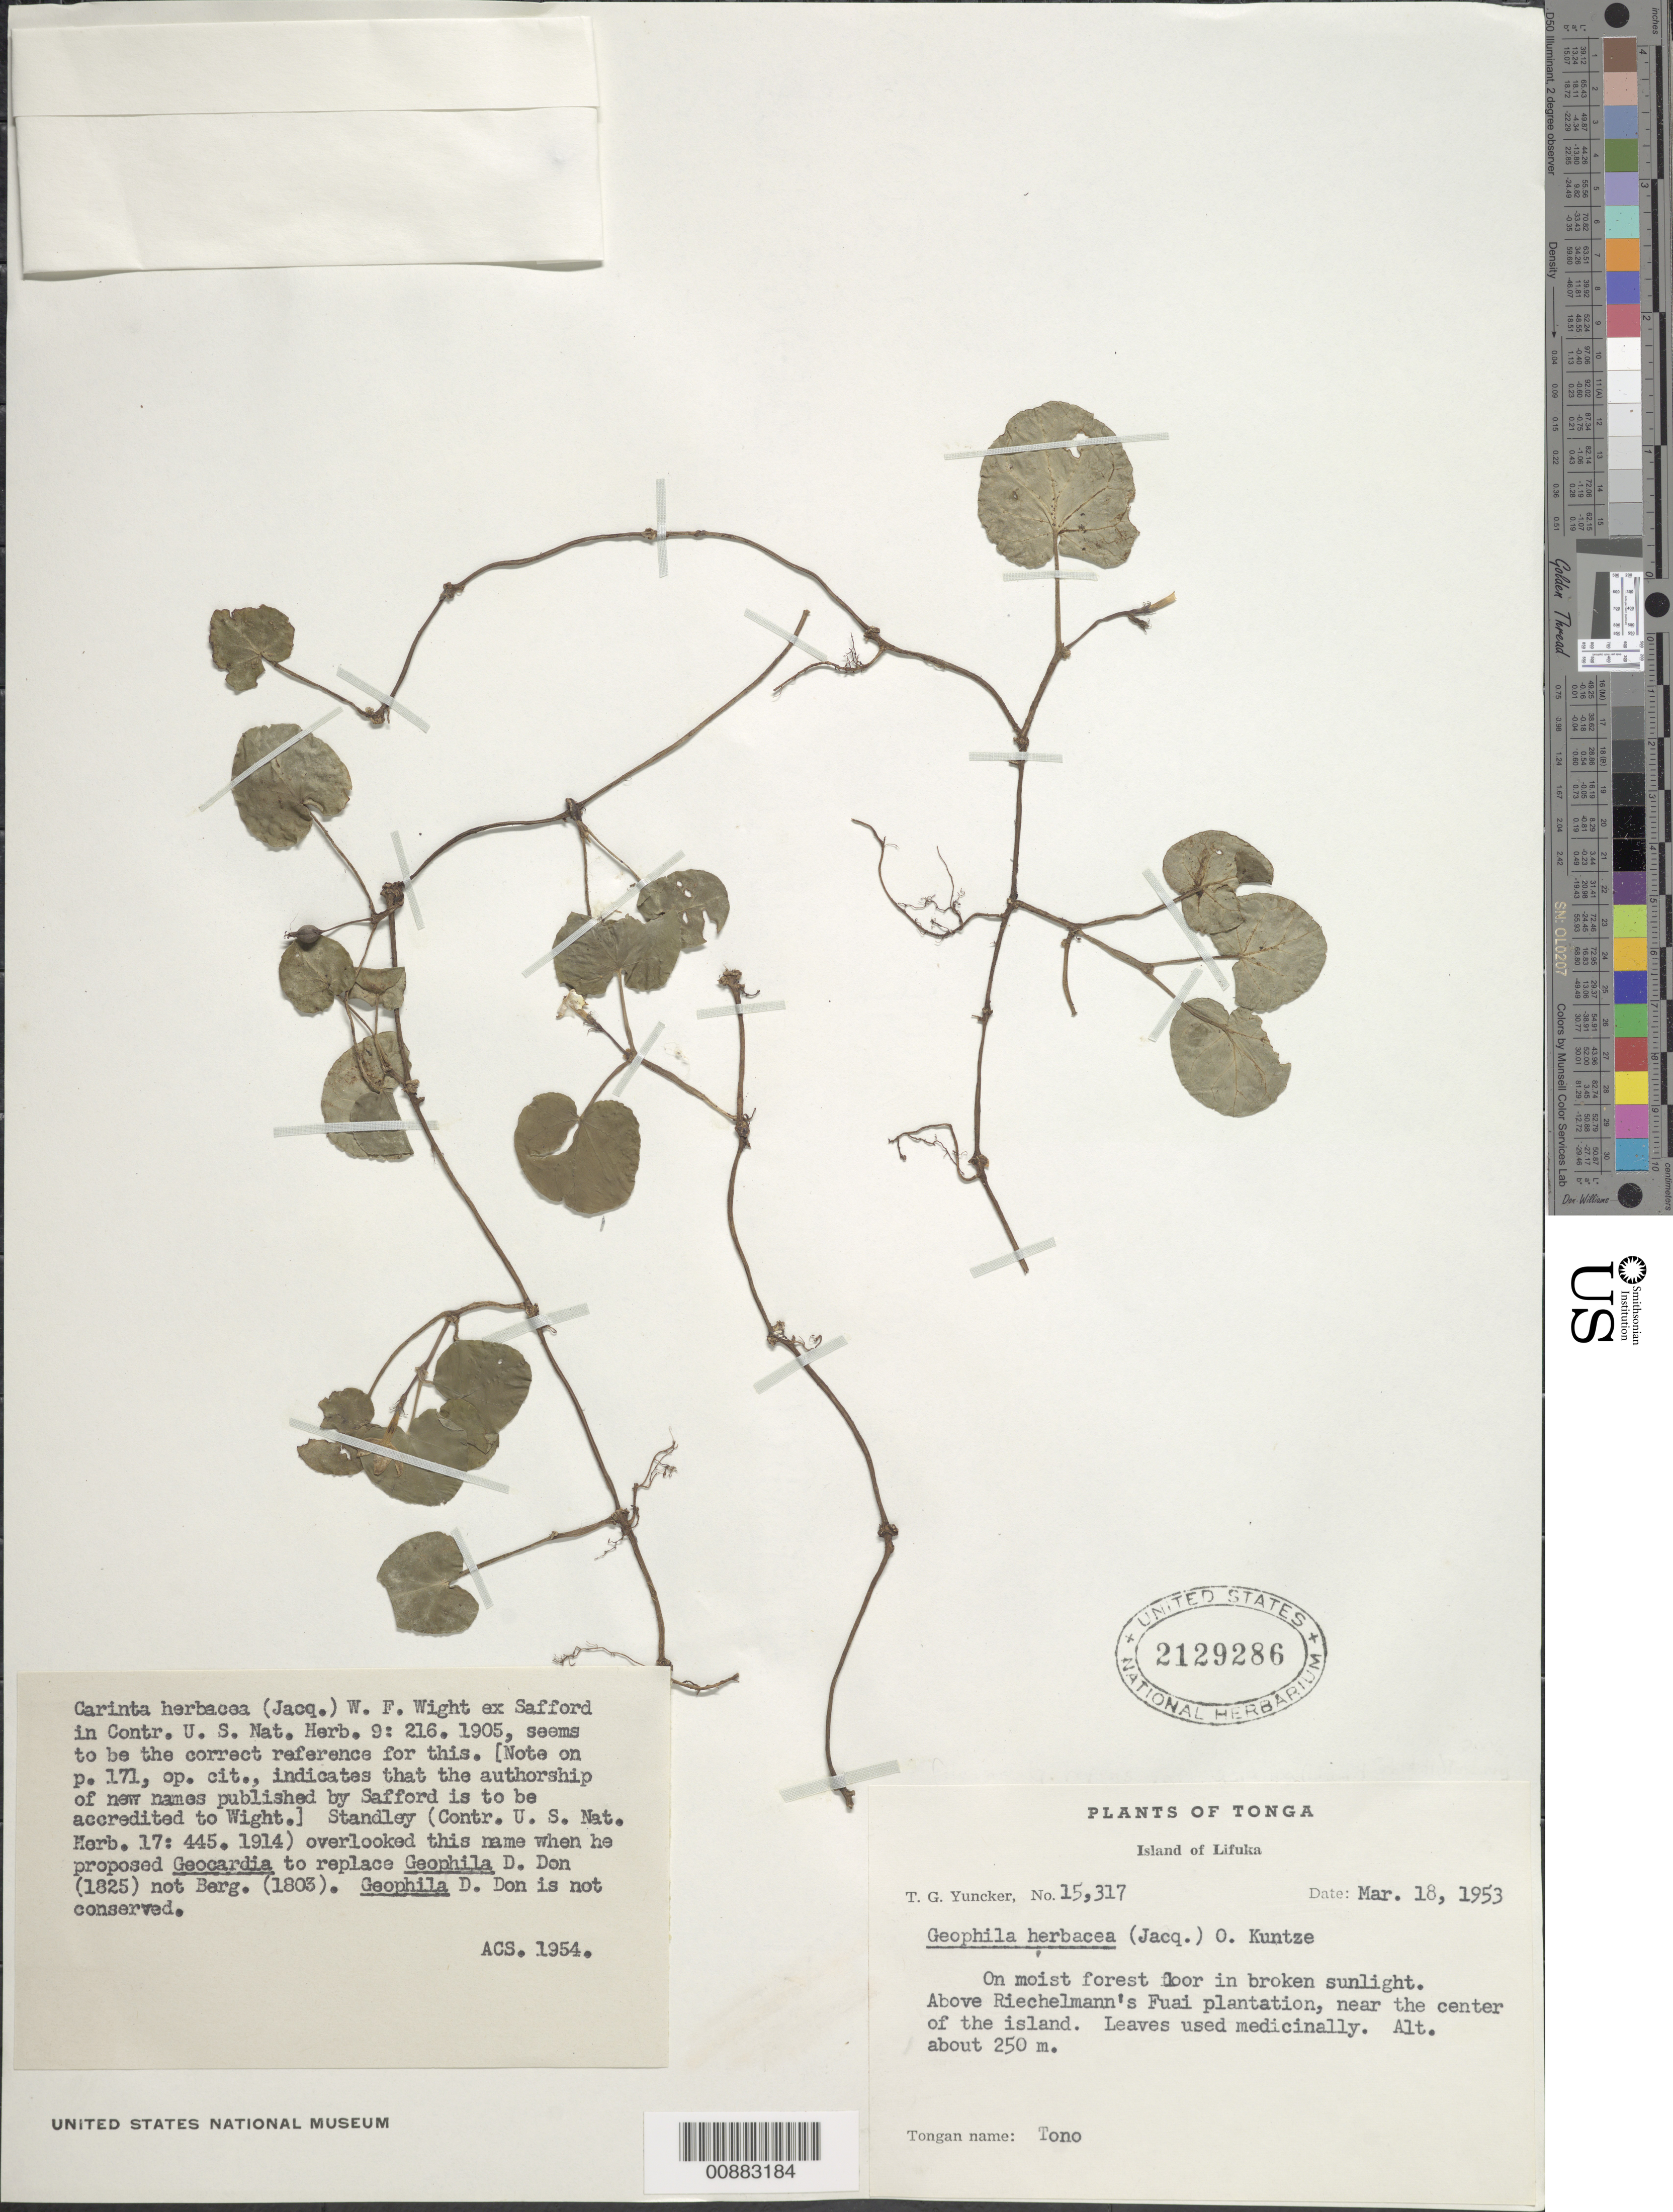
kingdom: Plantae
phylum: Tracheophyta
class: Magnoliopsida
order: Gentianales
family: Rubiaceae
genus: Geophila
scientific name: Geophila repens var. asiatica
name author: (Cham. & Schltdl.) Fosberg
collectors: T. G. Yuncker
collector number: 15317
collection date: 1953-03-18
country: Tonga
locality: Island of Lifuka. Above Riechelmann's Fuai plantation, near the center of the island.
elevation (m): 250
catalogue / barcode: US 2129286